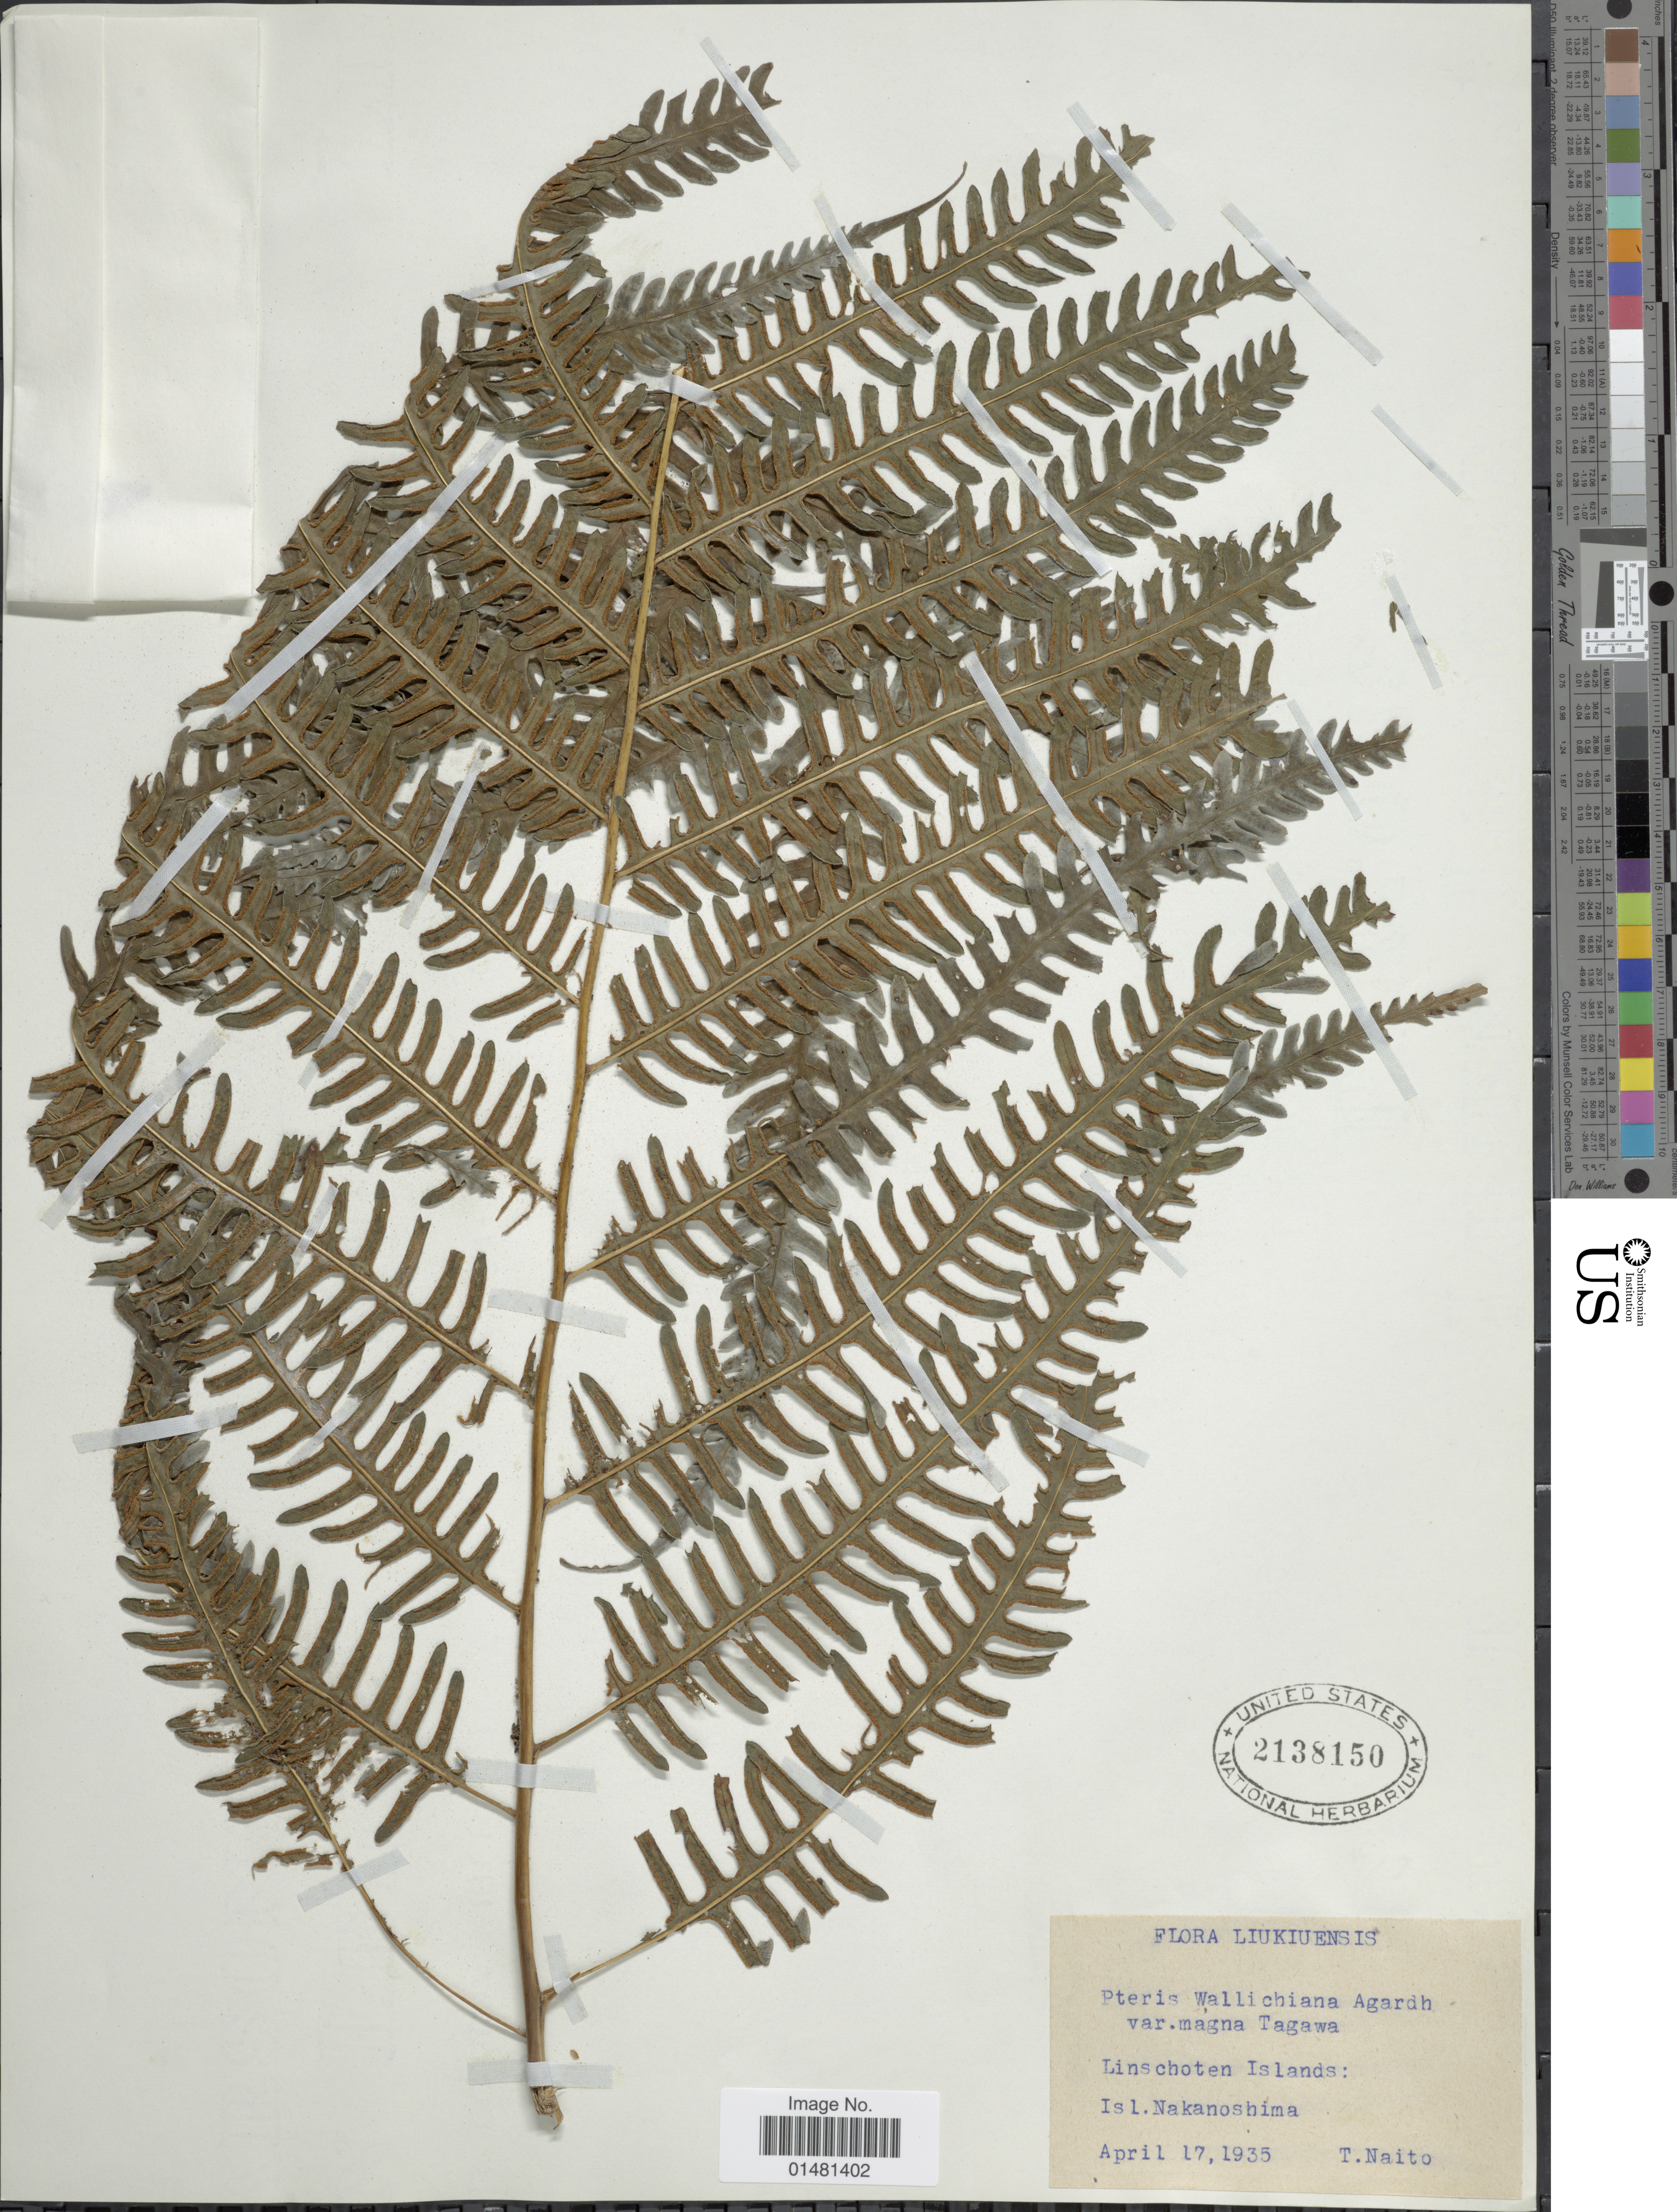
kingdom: Plantae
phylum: Tracheophyta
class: Polypodiopsida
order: Polypodiales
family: Pteridaceae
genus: Pteris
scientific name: Pteris wallichiana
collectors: T. Naito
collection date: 1935-04-17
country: Japan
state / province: Kagosima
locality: Liukiuensis, Linschoten Islands: Isl Nakanoshima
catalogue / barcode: US 2138150